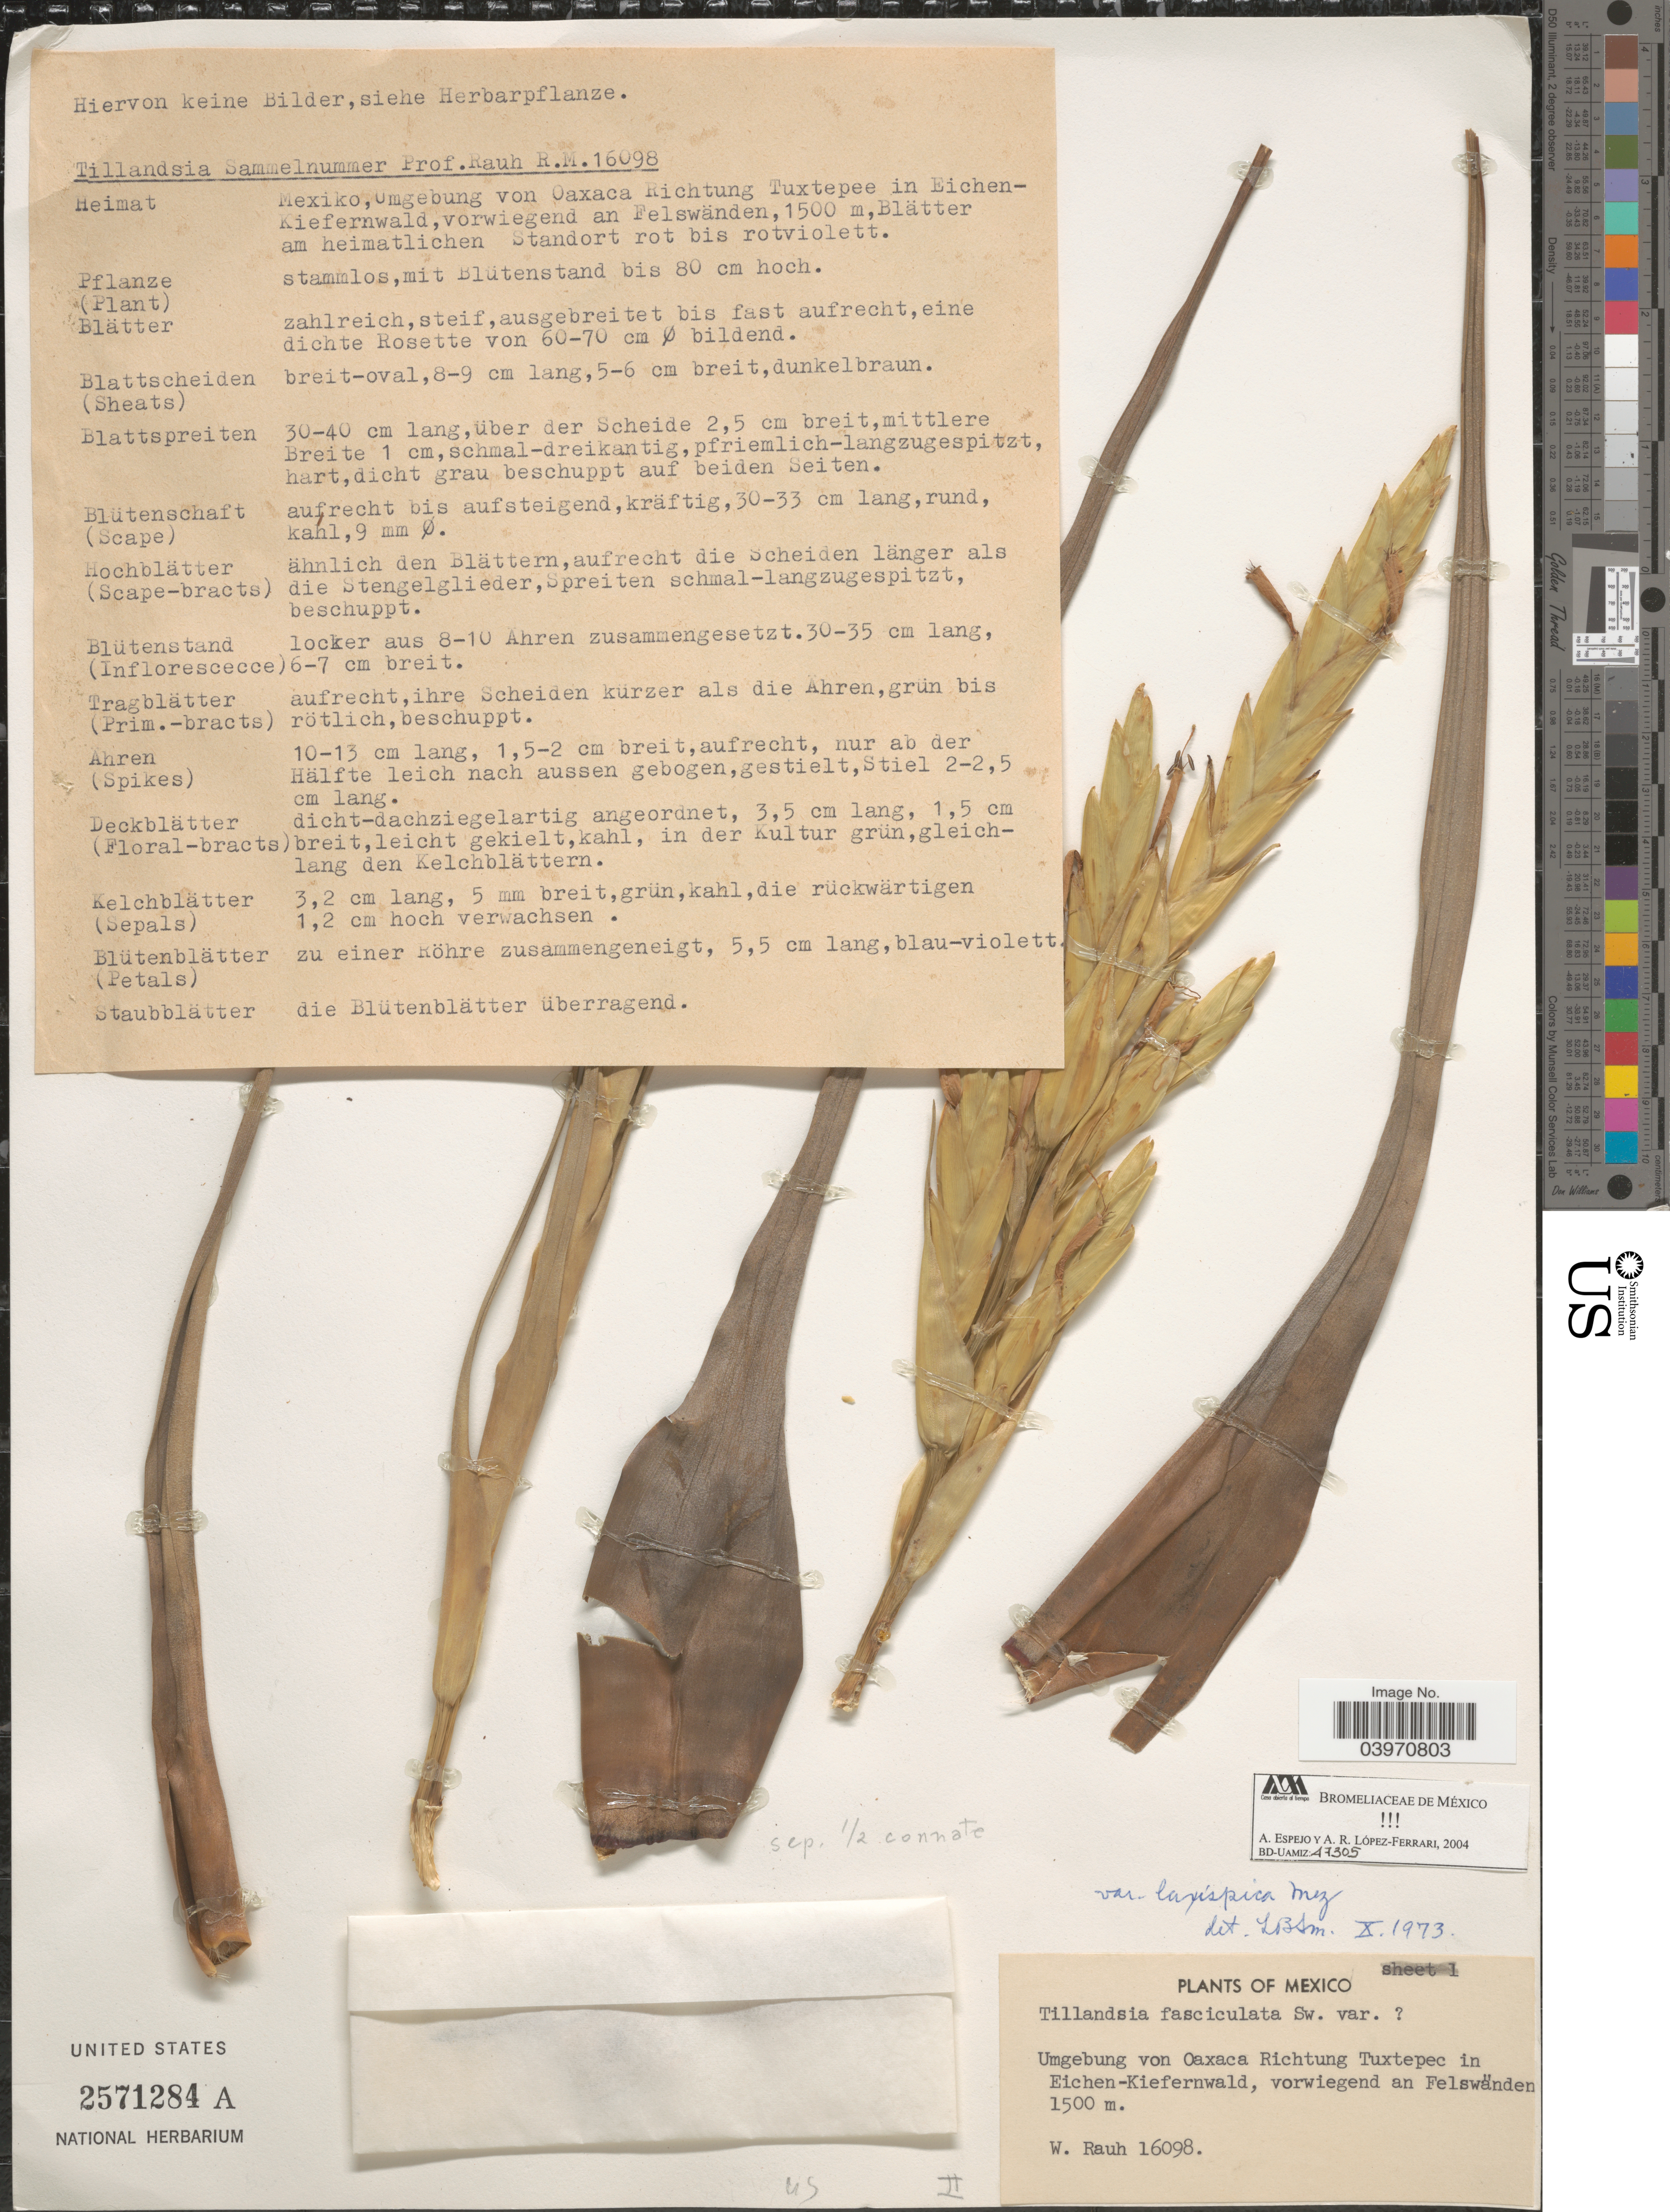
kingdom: Plantae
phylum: Tracheophyta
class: Liliopsida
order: Poales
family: Bromeliaceae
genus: Tillandsia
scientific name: Tillandsia fasciculata var. laxispica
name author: Mez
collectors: W. Rauh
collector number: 16098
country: Mexico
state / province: Oaxaca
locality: Umgebung von Oaxaca Richtung Tuxtepec in Eichen-Kiefernwald, vorwiegend an Felswänden.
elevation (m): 1500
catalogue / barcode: US 2571284A